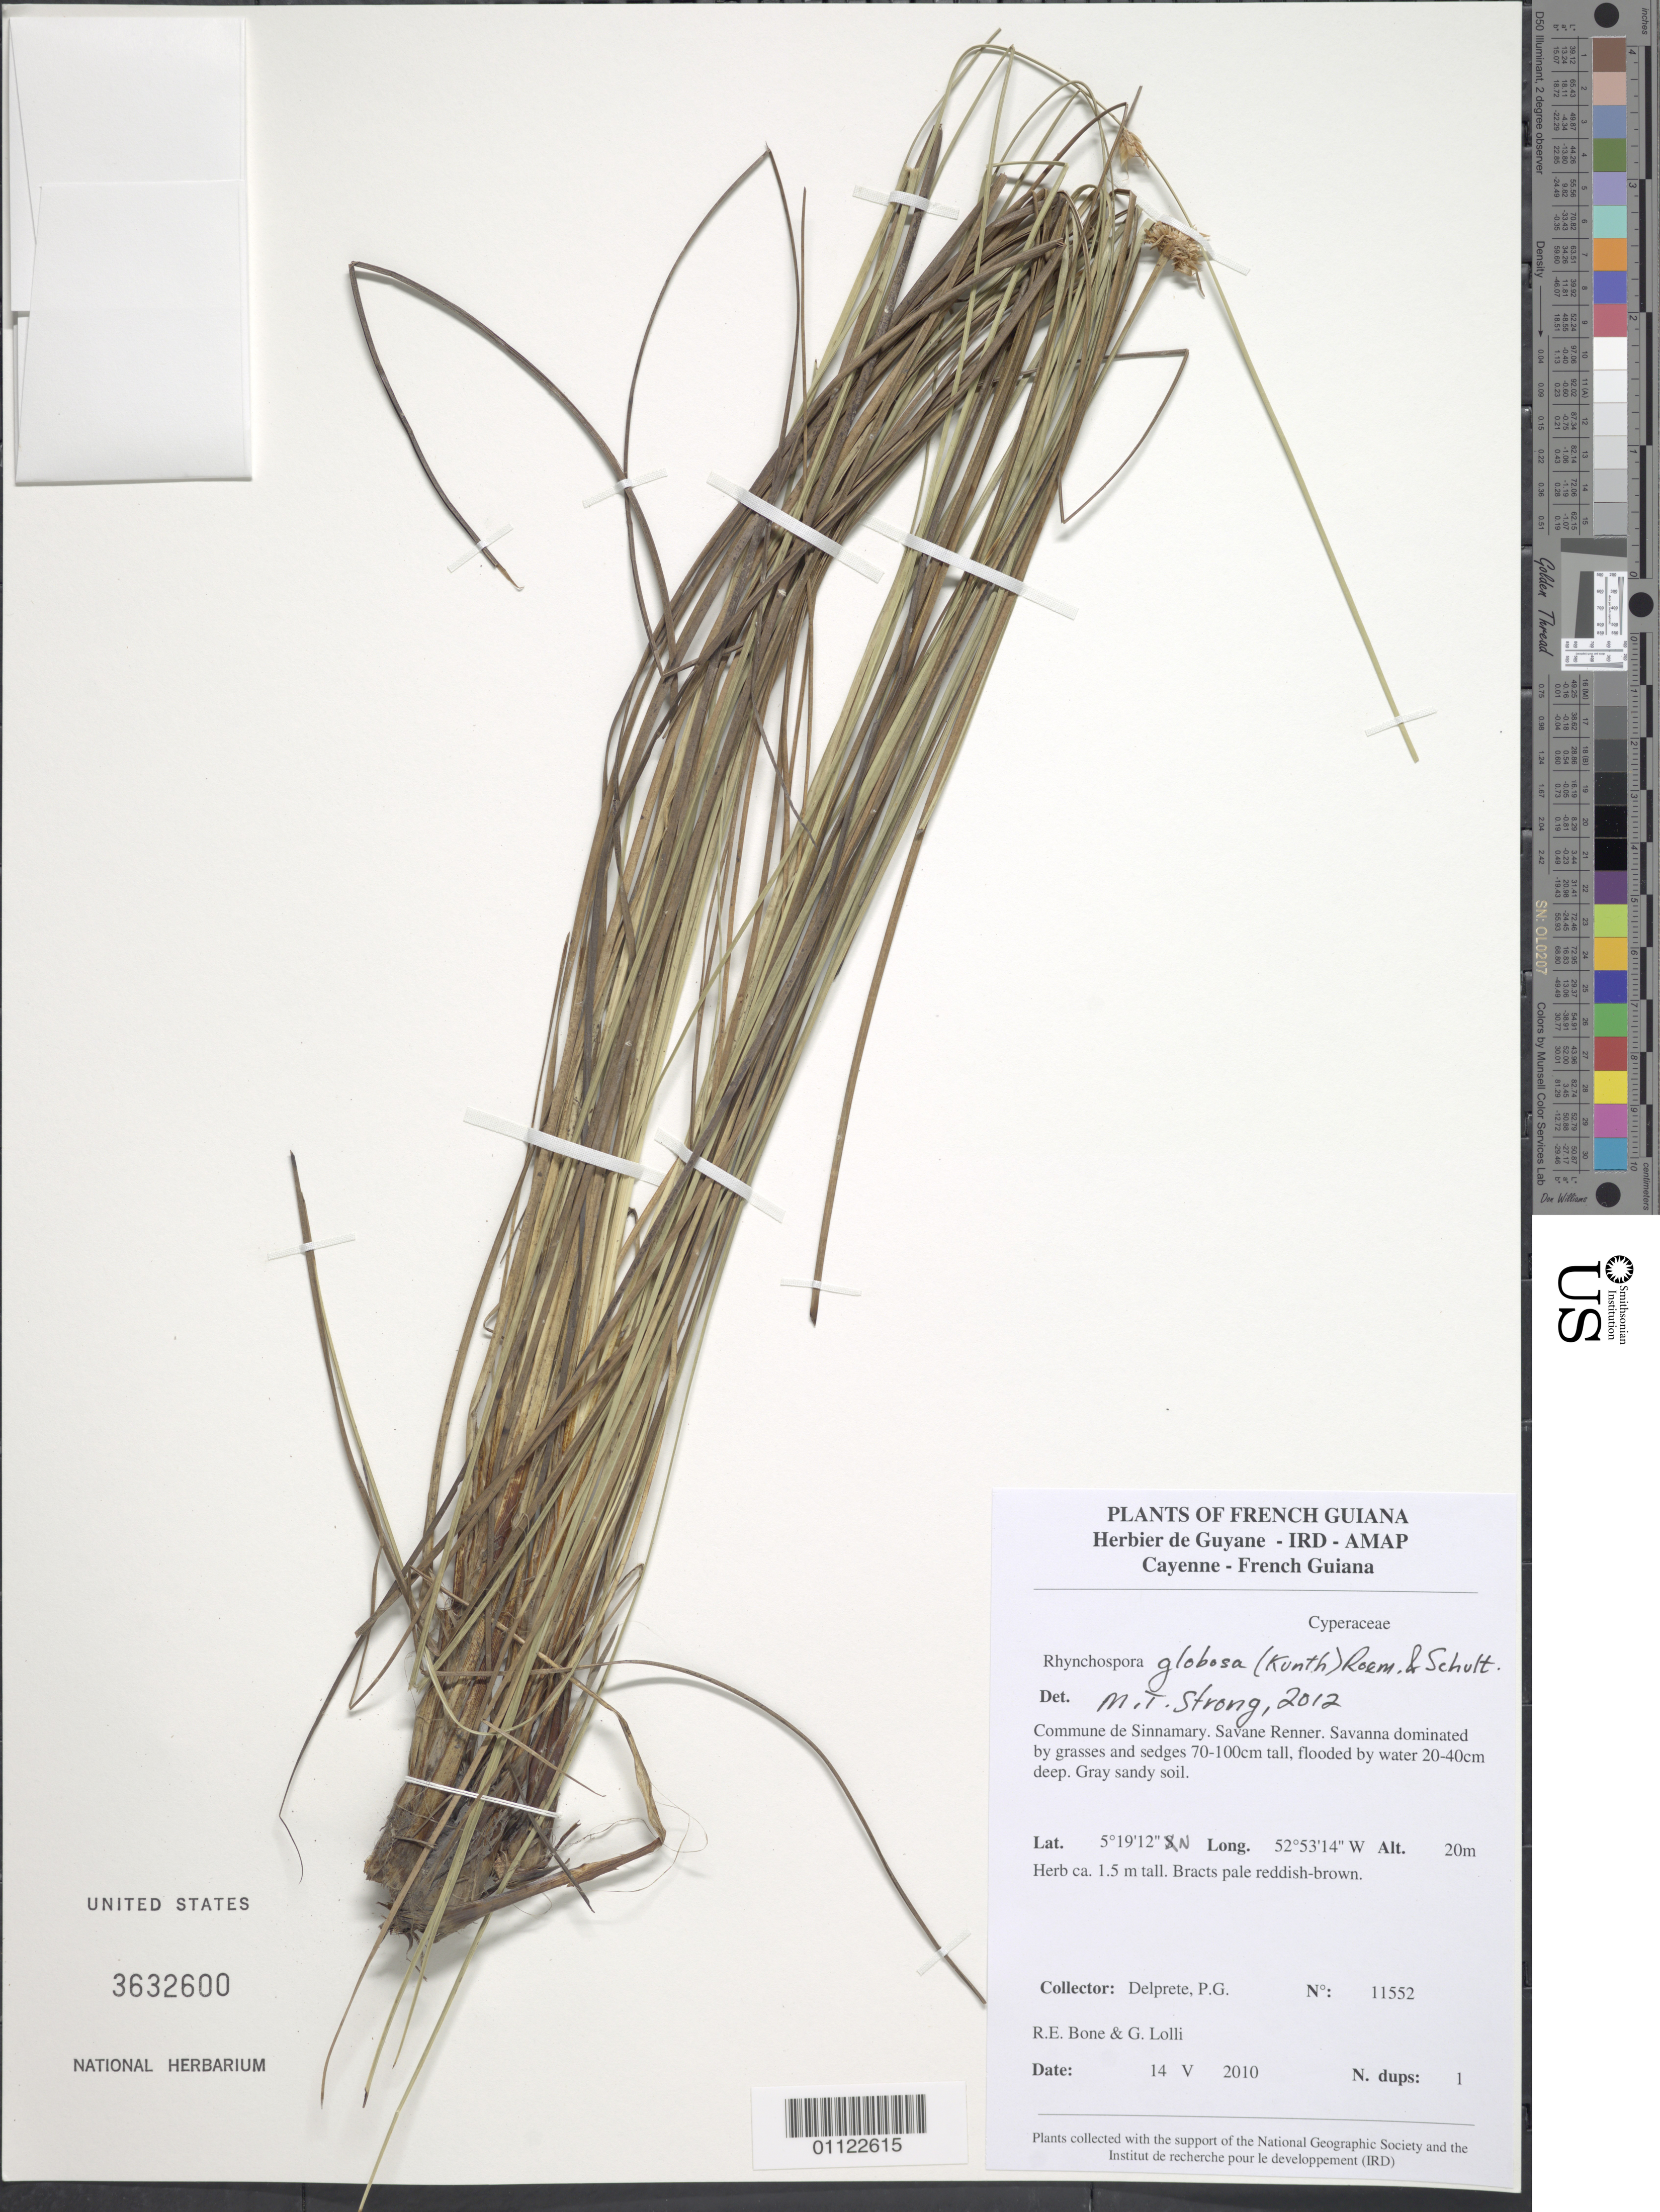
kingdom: Plantae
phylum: Tracheophyta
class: Liliopsida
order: Poales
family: Cyperaceae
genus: Rhynchospora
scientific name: Rhynchospora globosa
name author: (Kunth) Roem. & Schult.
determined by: Strong, M. T., (US), Smithsonian Institution - National Museum of Natural History (UNITED STATES)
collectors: P. G. Delprete, R. Bone & G. Lolli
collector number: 11552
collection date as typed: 14-May-10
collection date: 1910-05-14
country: French Guiana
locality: Commune de Sinnamary. Savane Renner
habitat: Savanna dominated by grasses and sedges 70-100cm tall, flooded by water 20-40cm deep. Gray sandy soil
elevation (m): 20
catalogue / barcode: US 3632600